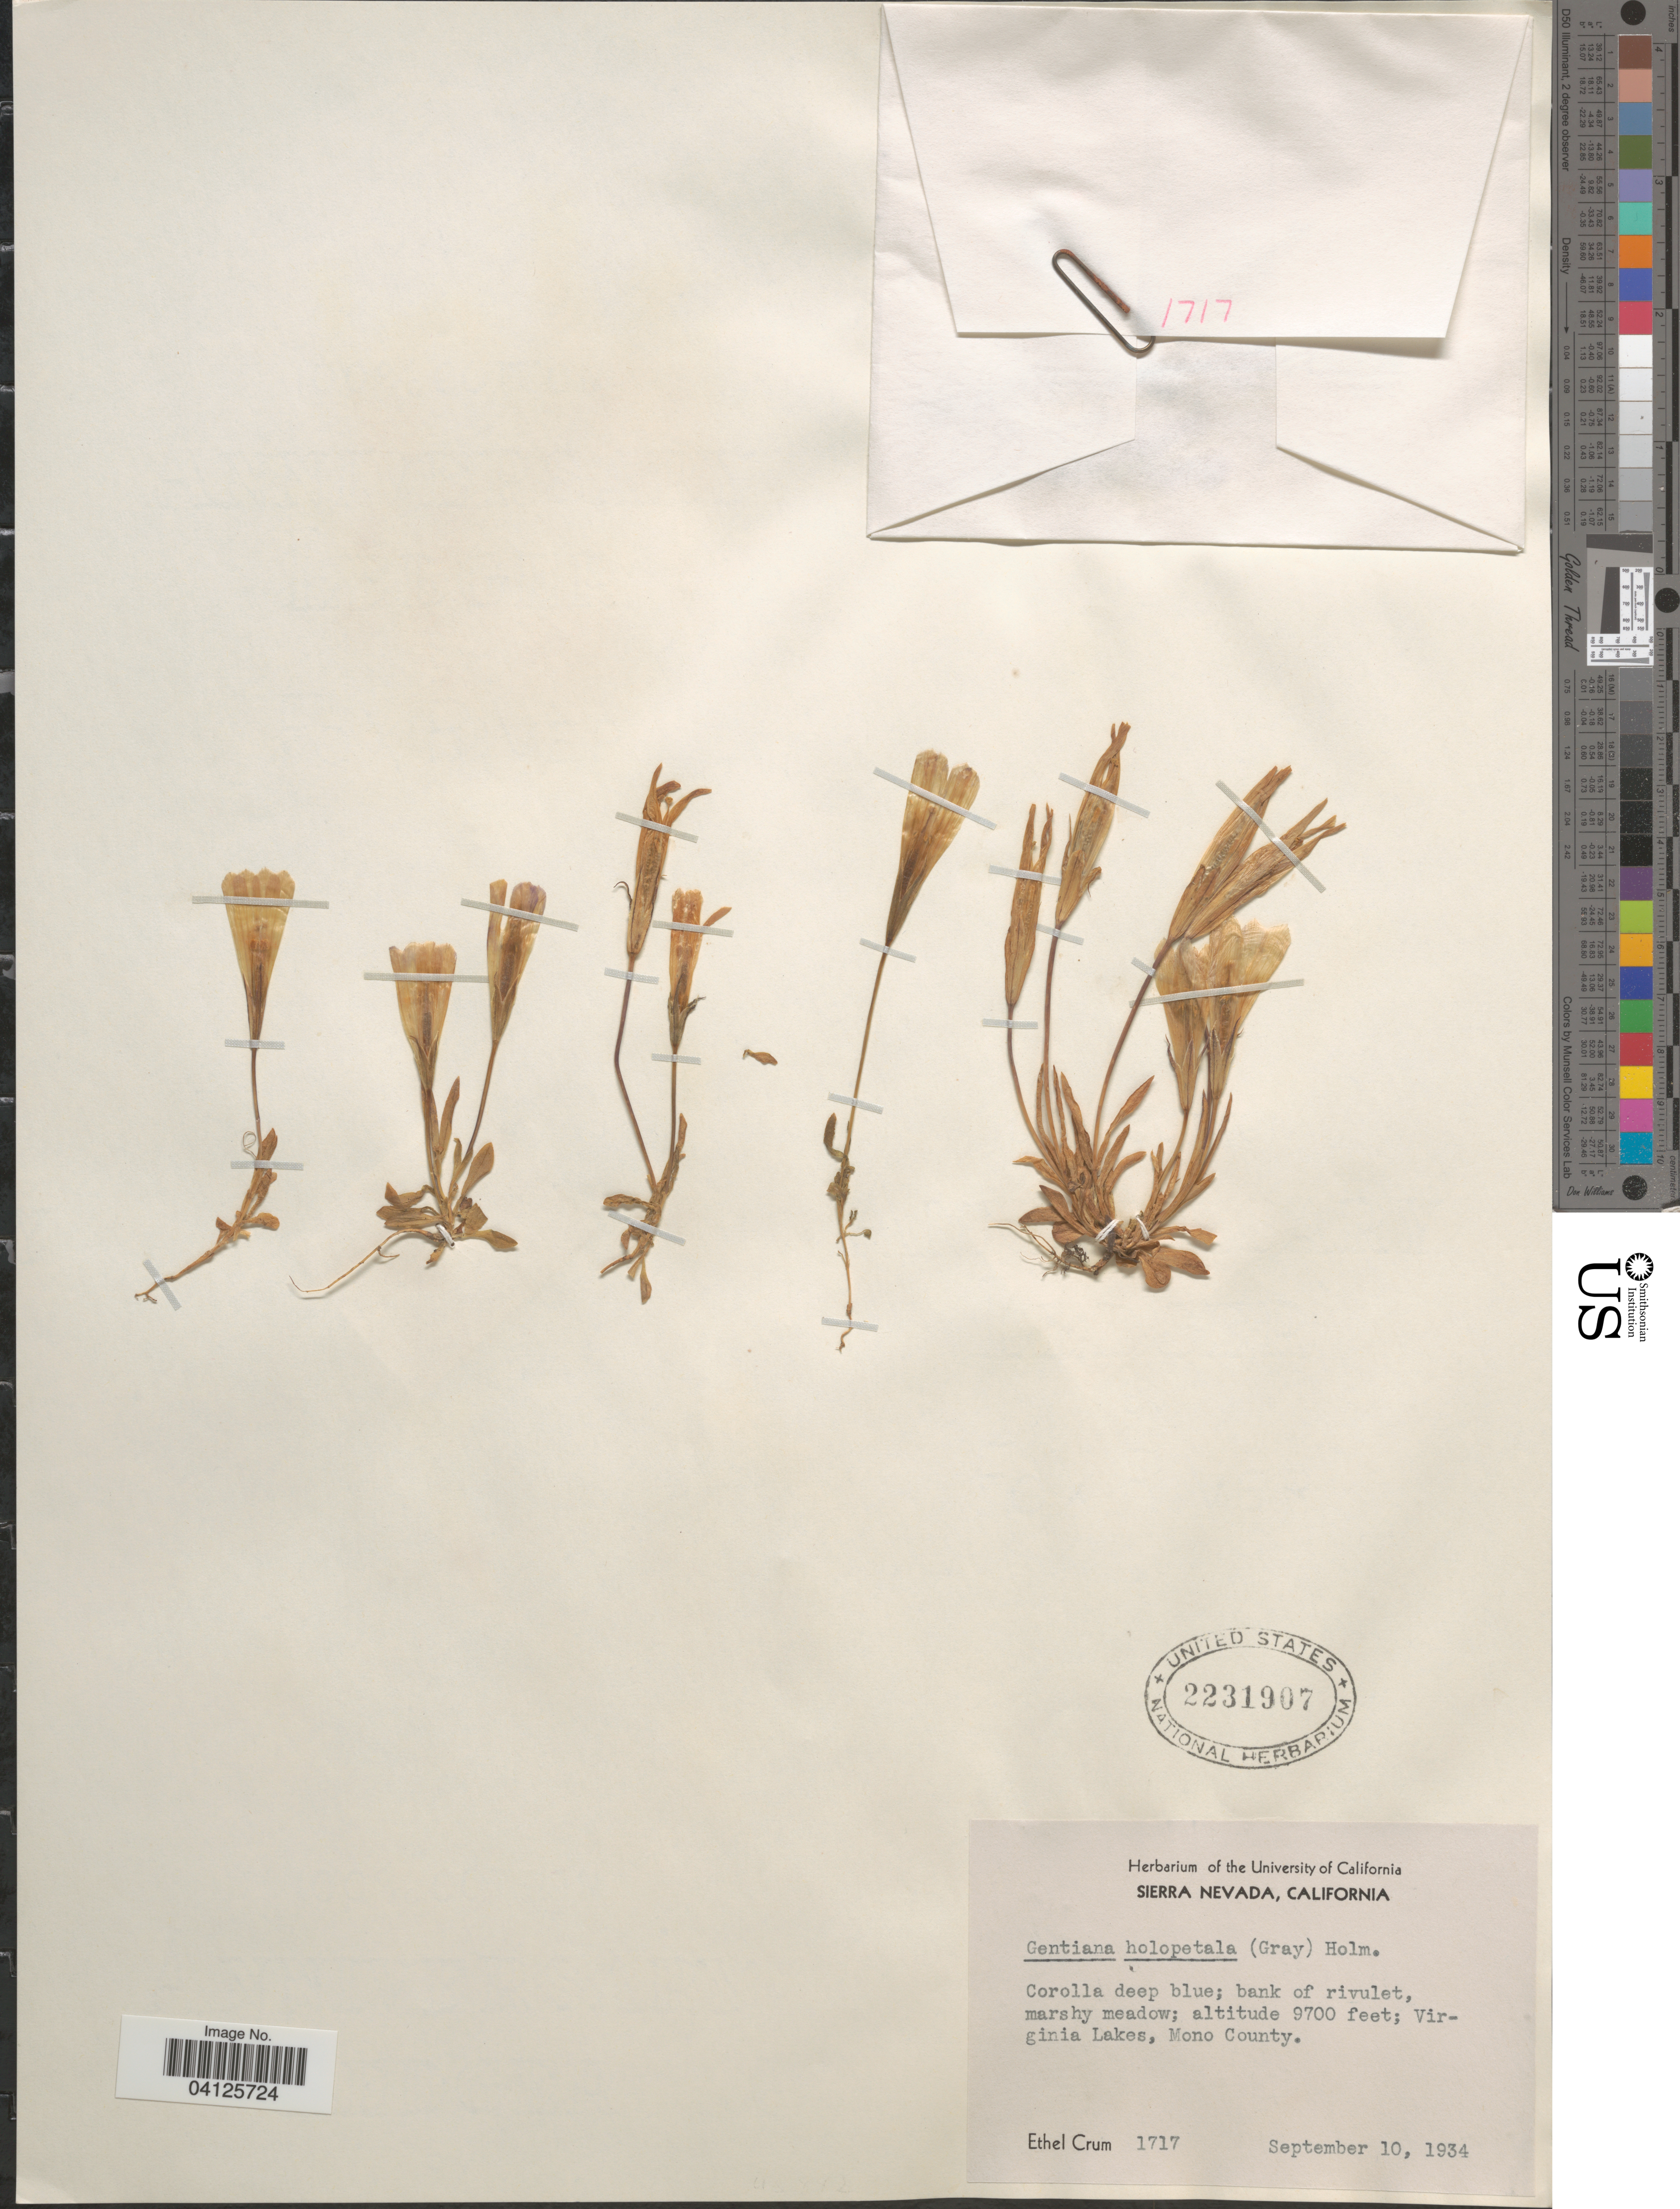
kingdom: Plantae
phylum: Tracheophyta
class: Magnoliopsida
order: Gentianales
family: Gentianaceae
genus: Gentiana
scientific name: Gentiana holopetala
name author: (A. Gray) Holm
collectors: E. K. Crum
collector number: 1717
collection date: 1934-09-10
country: United States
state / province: California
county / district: Mono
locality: Sierra Nevada. Virginia Lakes, Mono County.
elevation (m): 2957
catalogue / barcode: US 2231907